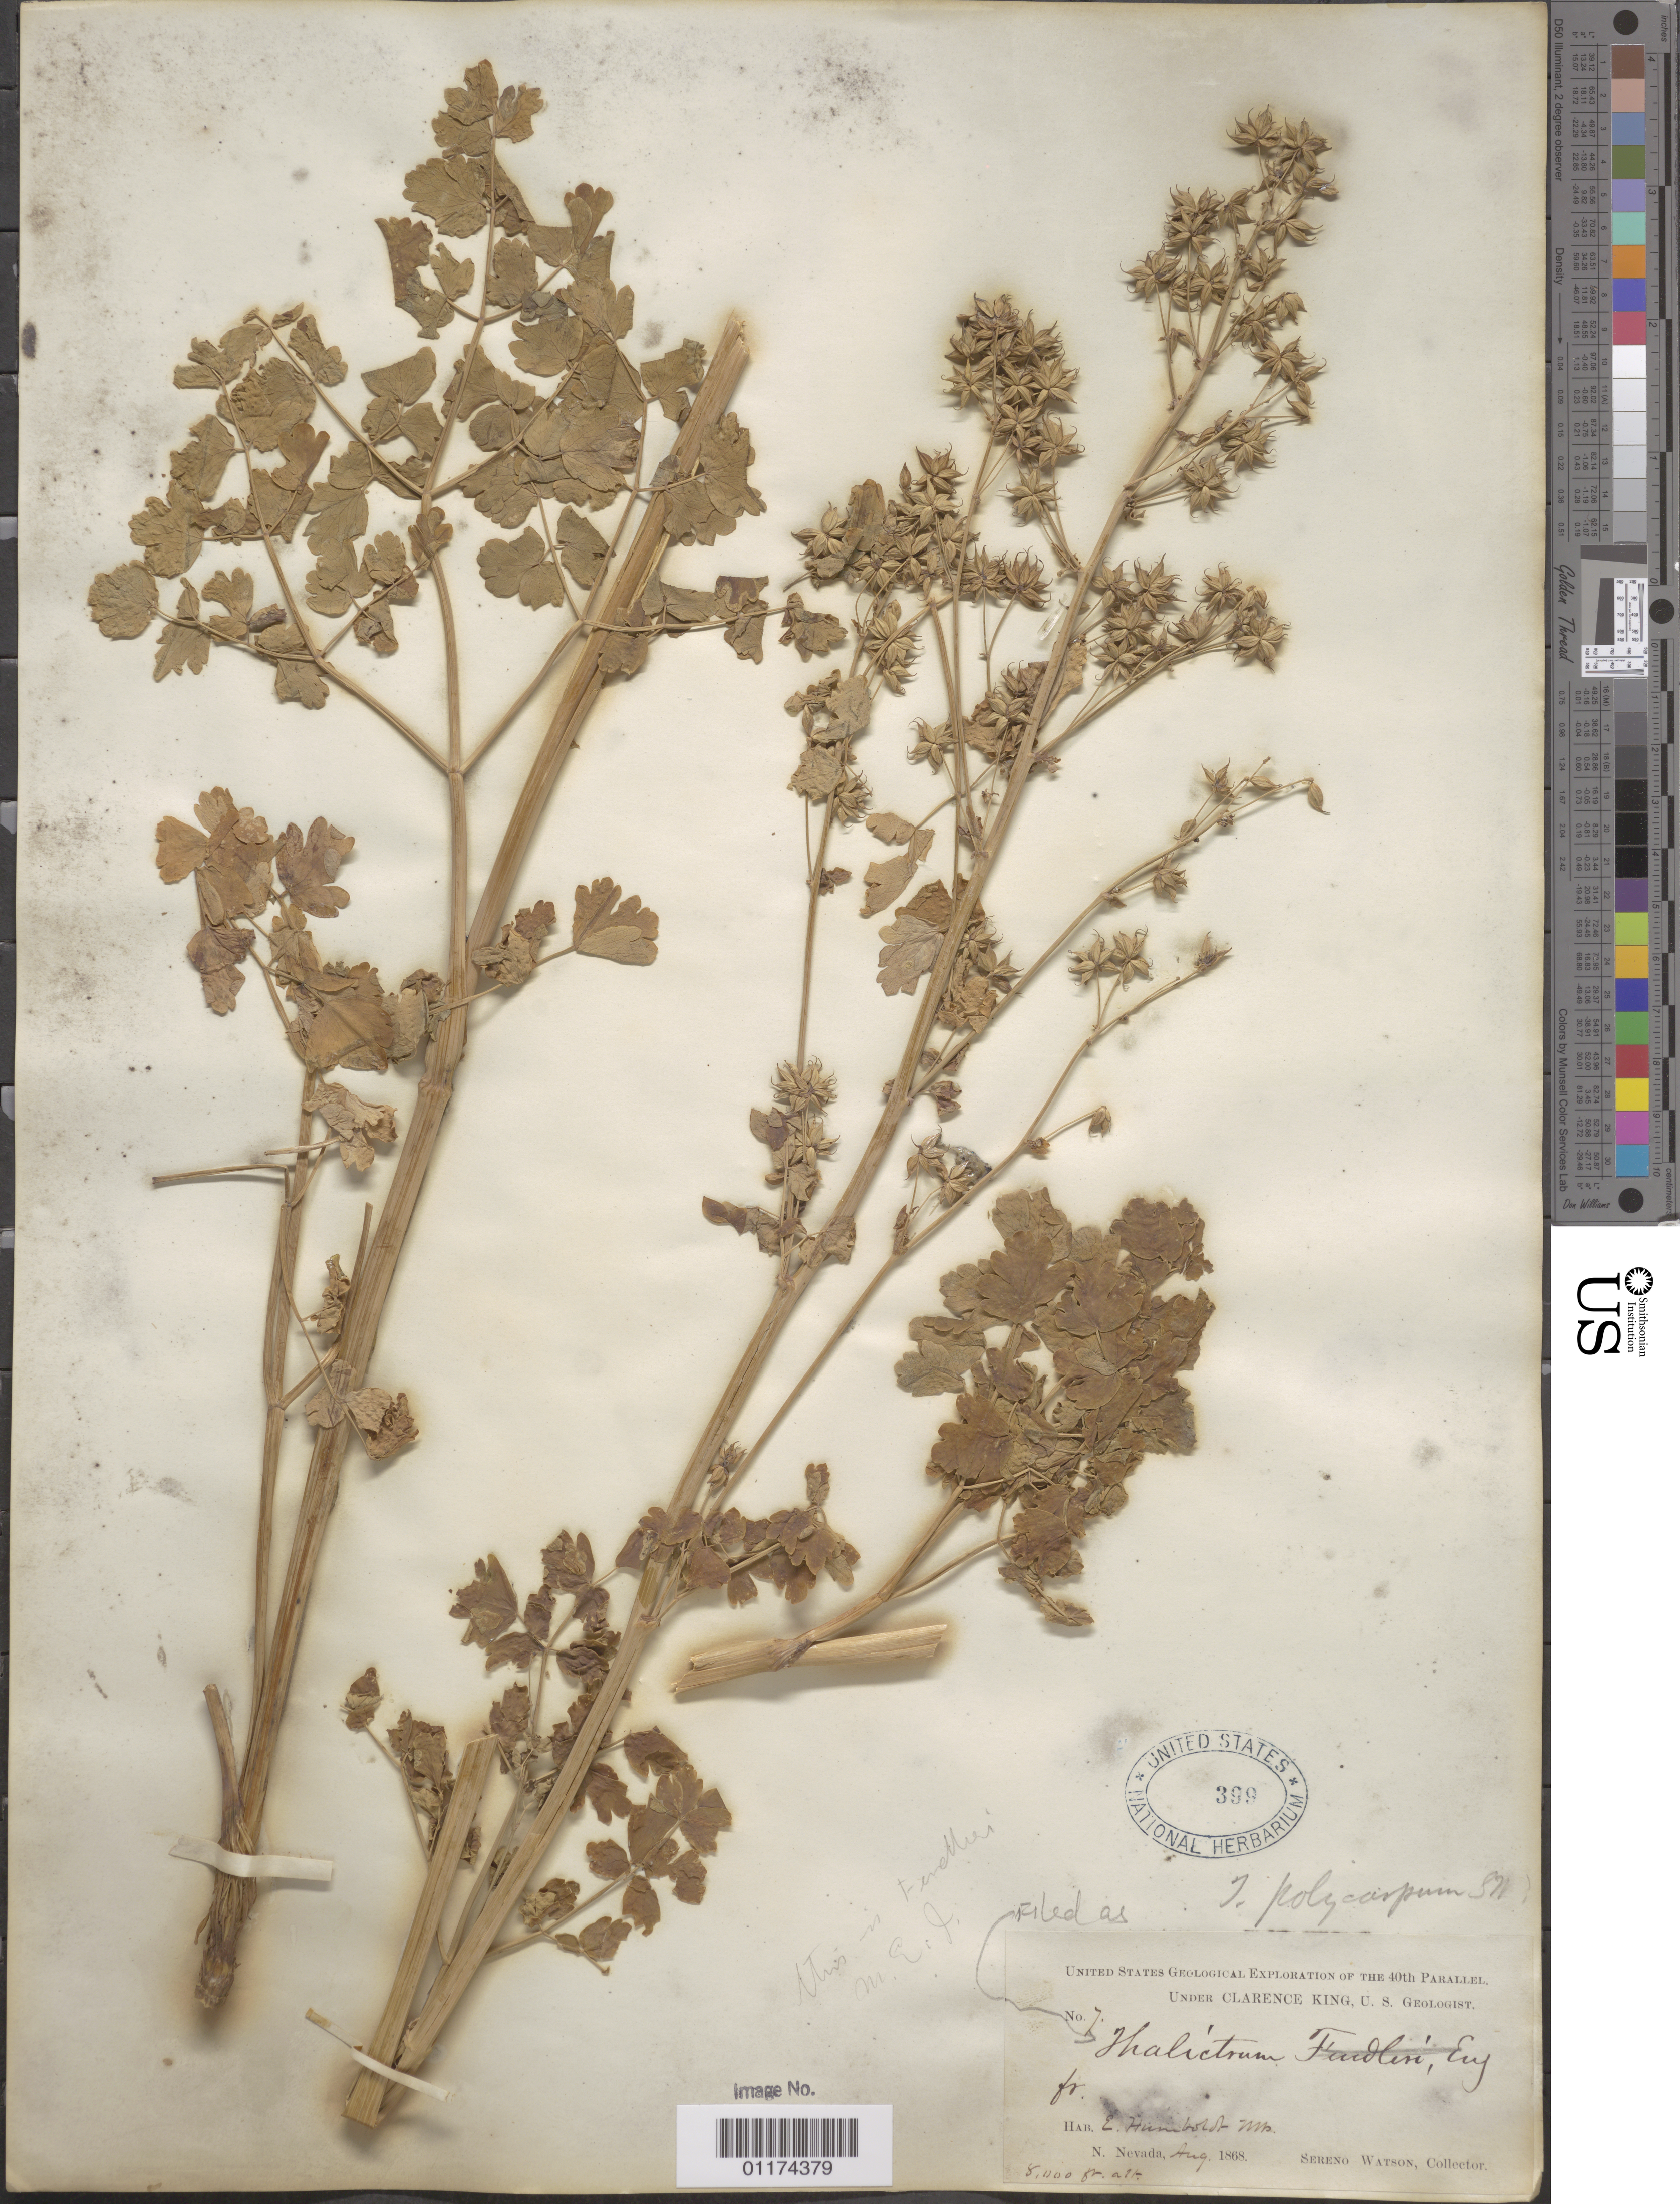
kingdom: Plantae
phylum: Tracheophyta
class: Magnoliopsida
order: Ranunculales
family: Ranunculaceae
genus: Thalictrum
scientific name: Thalictrum fendleri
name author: Engelm. ex A. Gray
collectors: S. Watson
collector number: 7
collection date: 1868-08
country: United States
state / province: Nevada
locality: E. Humboldt Mts., N. Nevada.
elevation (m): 2438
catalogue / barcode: US 399